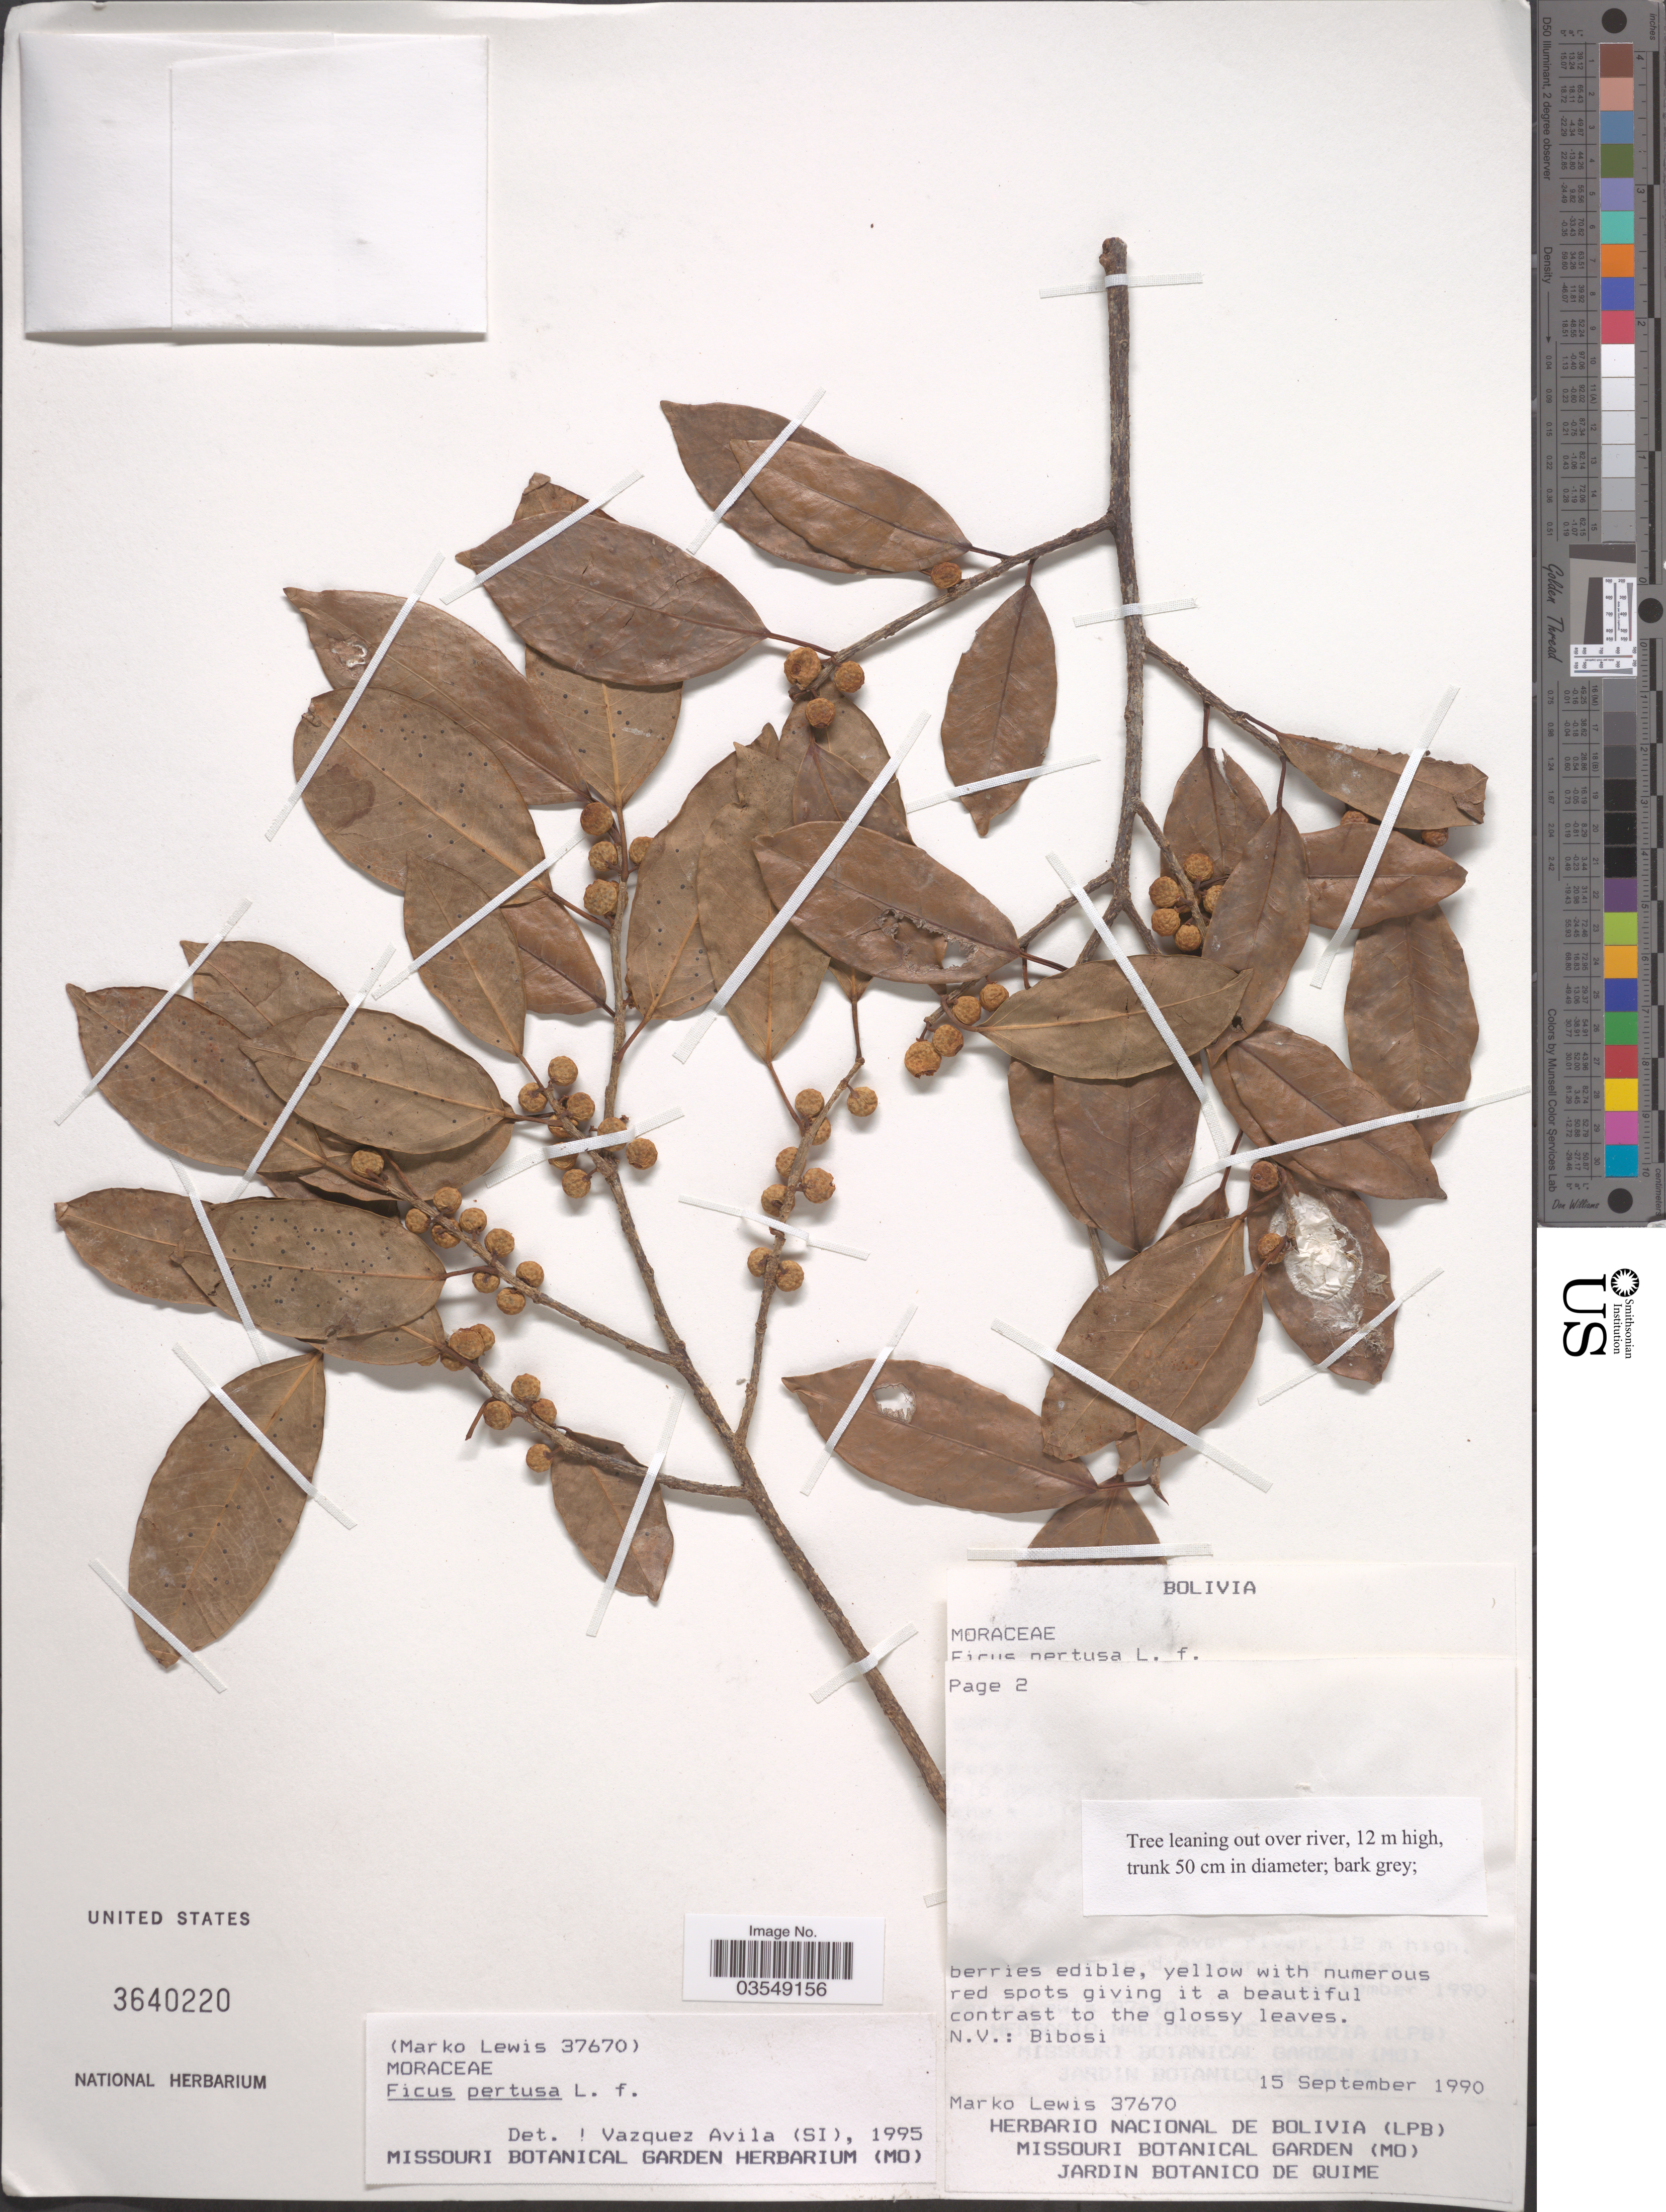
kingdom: Plantae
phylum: Tracheophyta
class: Magnoliopsida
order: Rosales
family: Moraceae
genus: Ficus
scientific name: Ficus pertusa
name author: L. f.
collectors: M. A. Lewis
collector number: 37670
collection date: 1990-09-15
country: Bolivia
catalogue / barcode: US 3640220